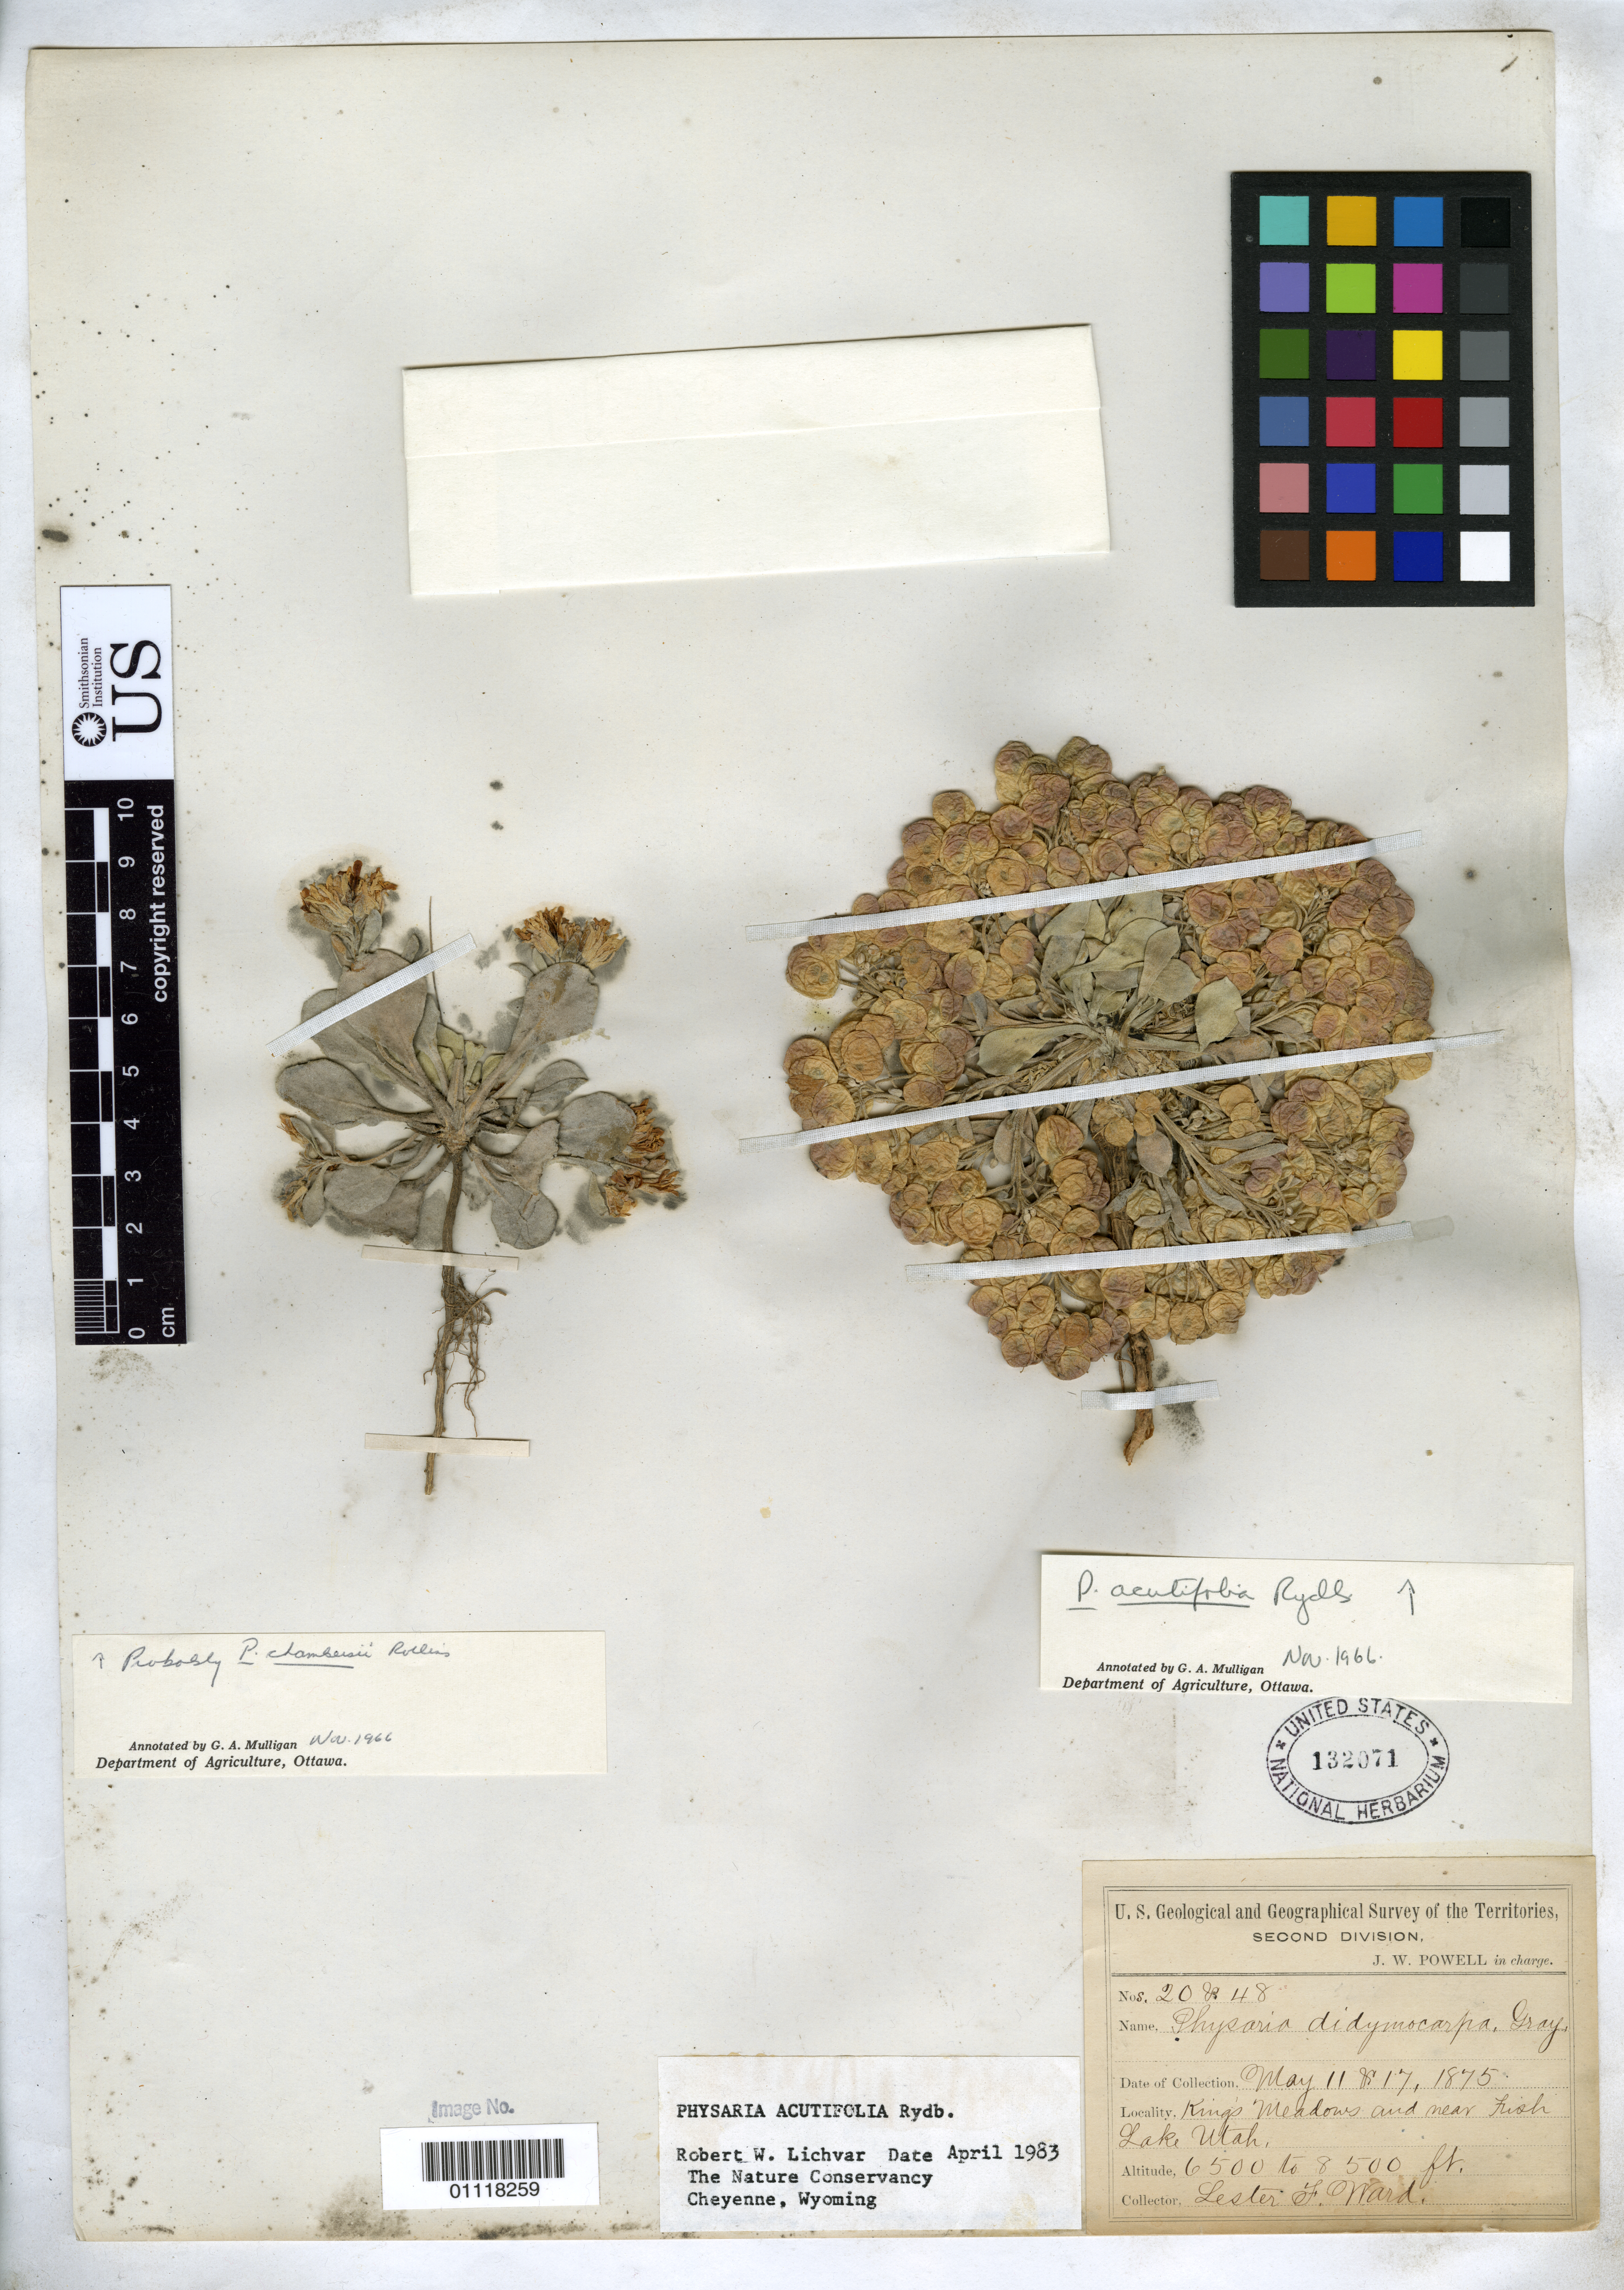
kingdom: Plantae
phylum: Tracheophyta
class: Magnoliopsida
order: Brassicales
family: Brassicaceae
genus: Physaria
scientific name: Physaria acutifolia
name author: Rydb.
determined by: Lichvar, R. W.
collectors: L. F. Ward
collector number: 20848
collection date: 1875-05-11,1875-05-17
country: United States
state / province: Utah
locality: King meadows and near Fish Lake.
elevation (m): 1981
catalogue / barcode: US 132071